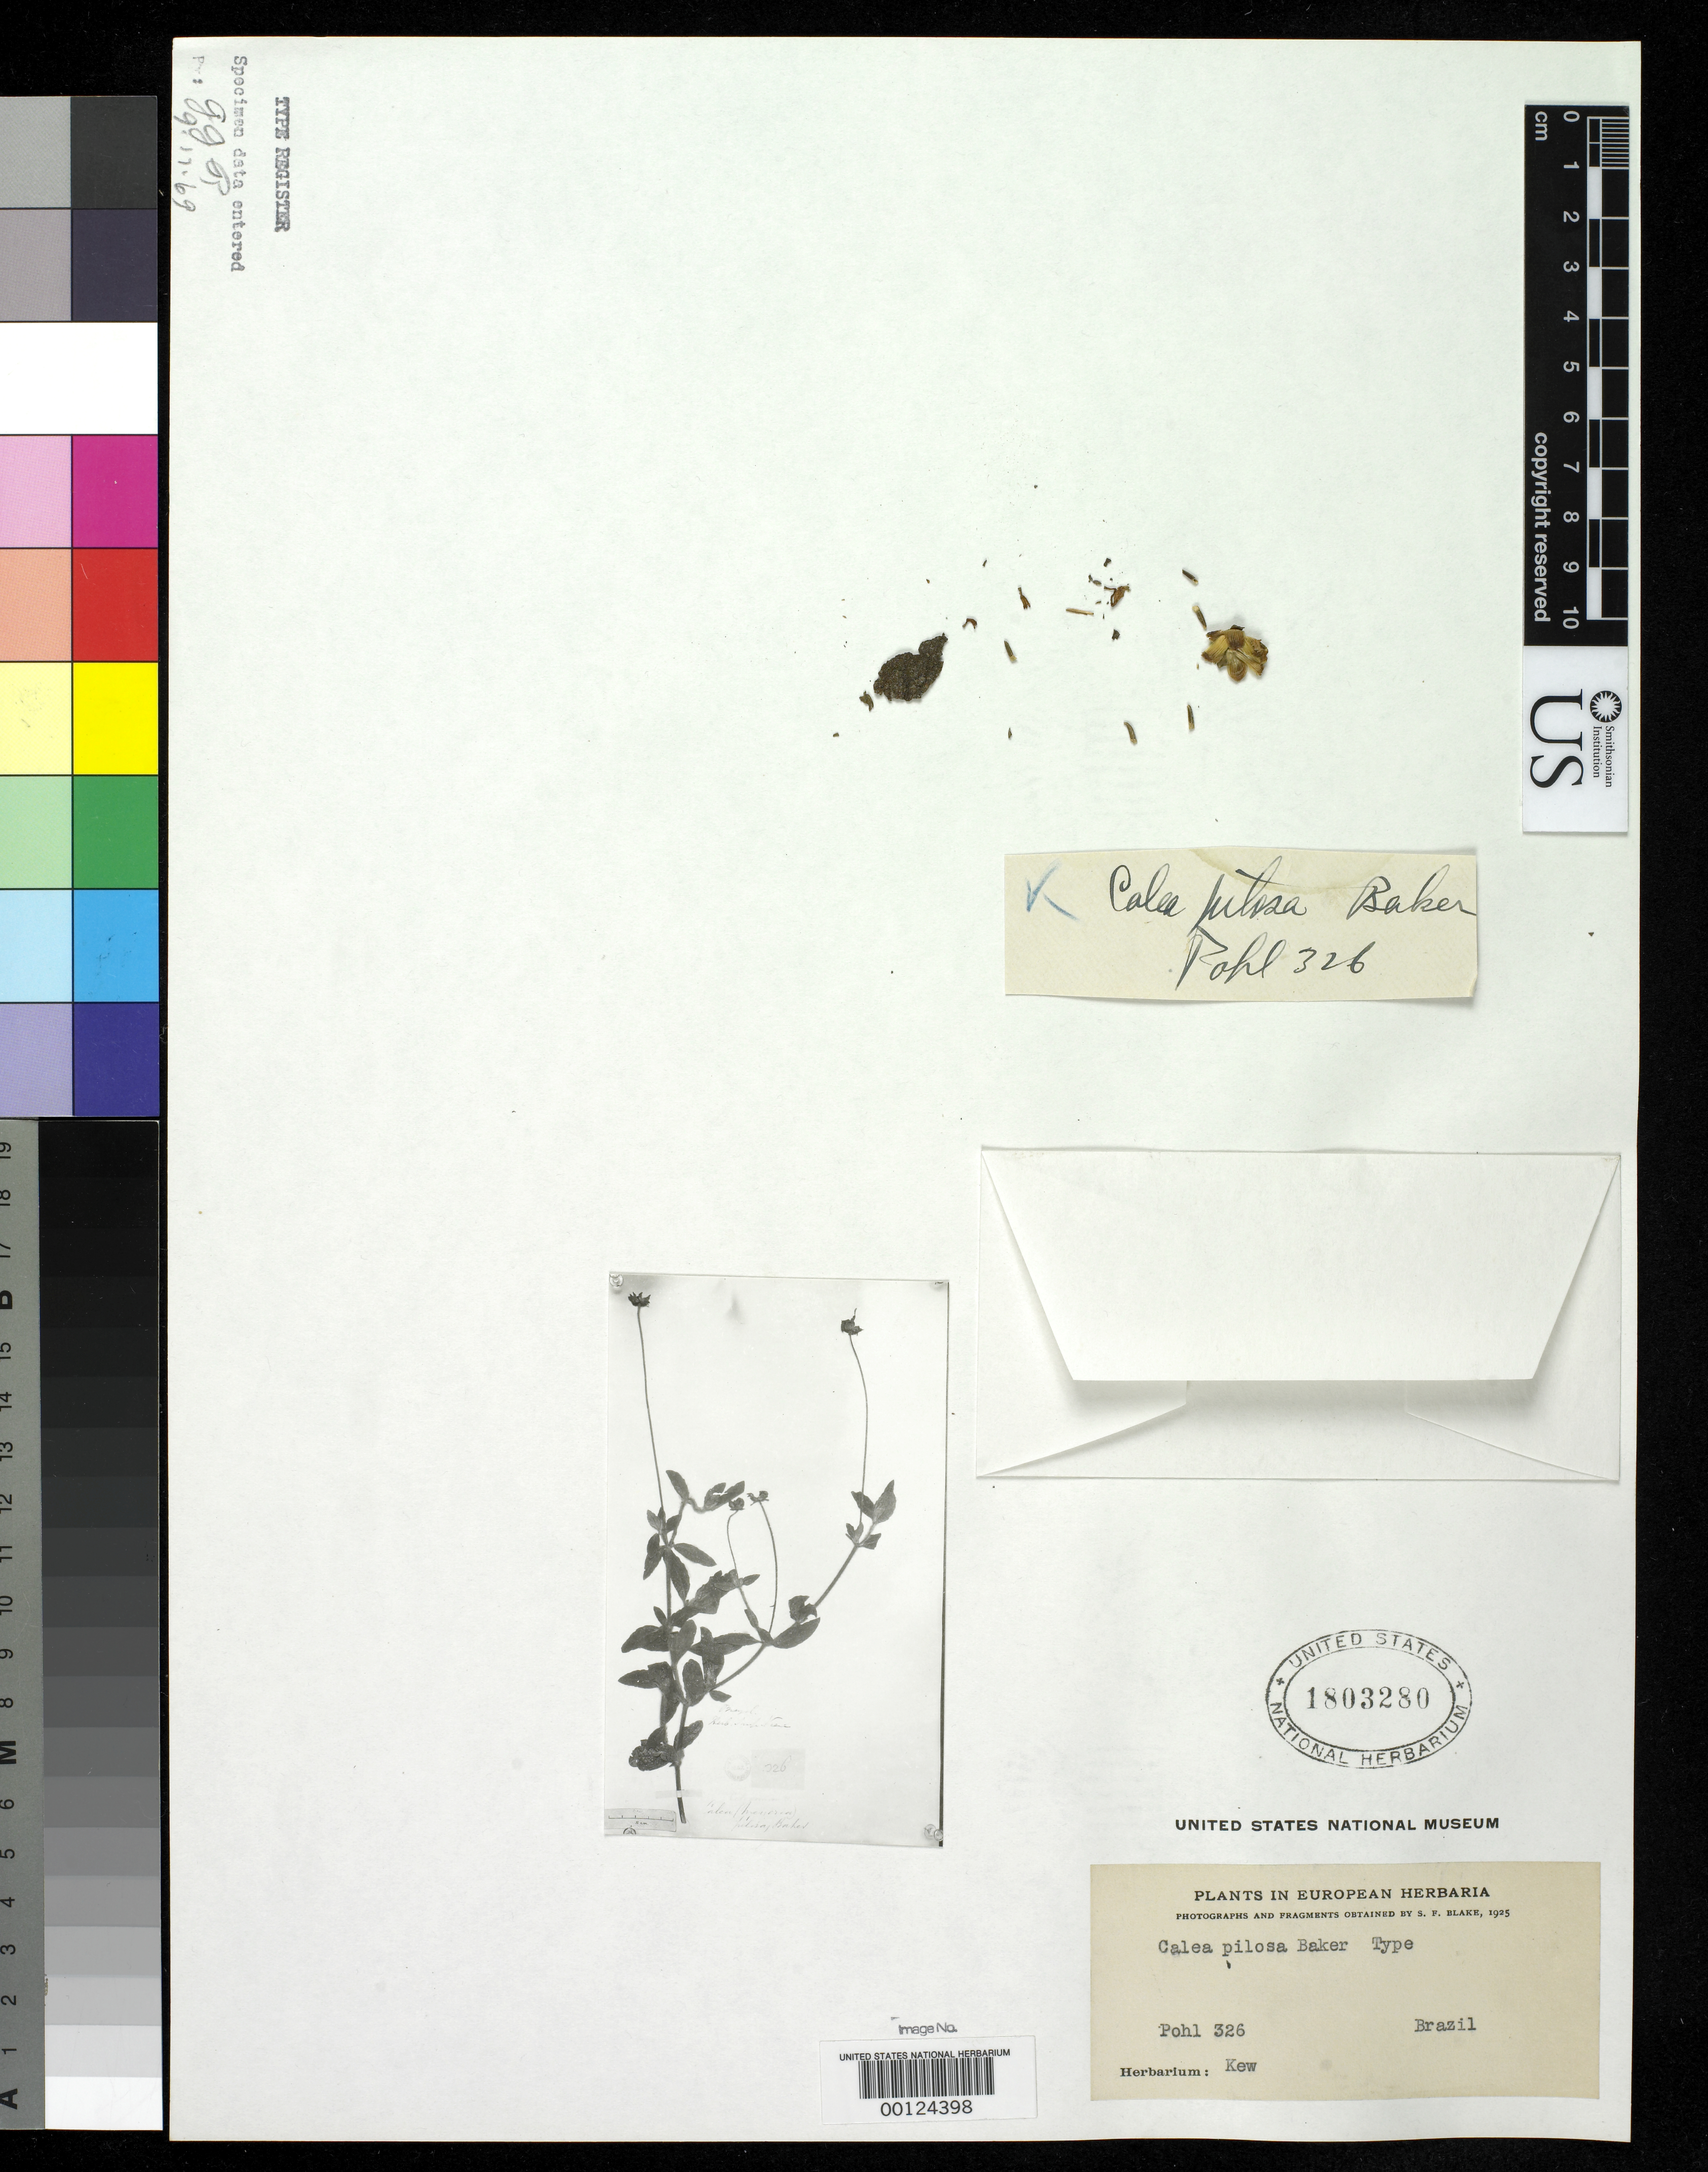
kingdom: Plantae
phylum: Tracheophyta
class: Magnoliopsida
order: Asterales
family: Asteraceae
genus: Calea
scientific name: Calea pilosa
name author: Baker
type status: Isotype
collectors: J. B. E. Pohl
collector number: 326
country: Brazil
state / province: Minas Gerais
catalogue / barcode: US 1803280